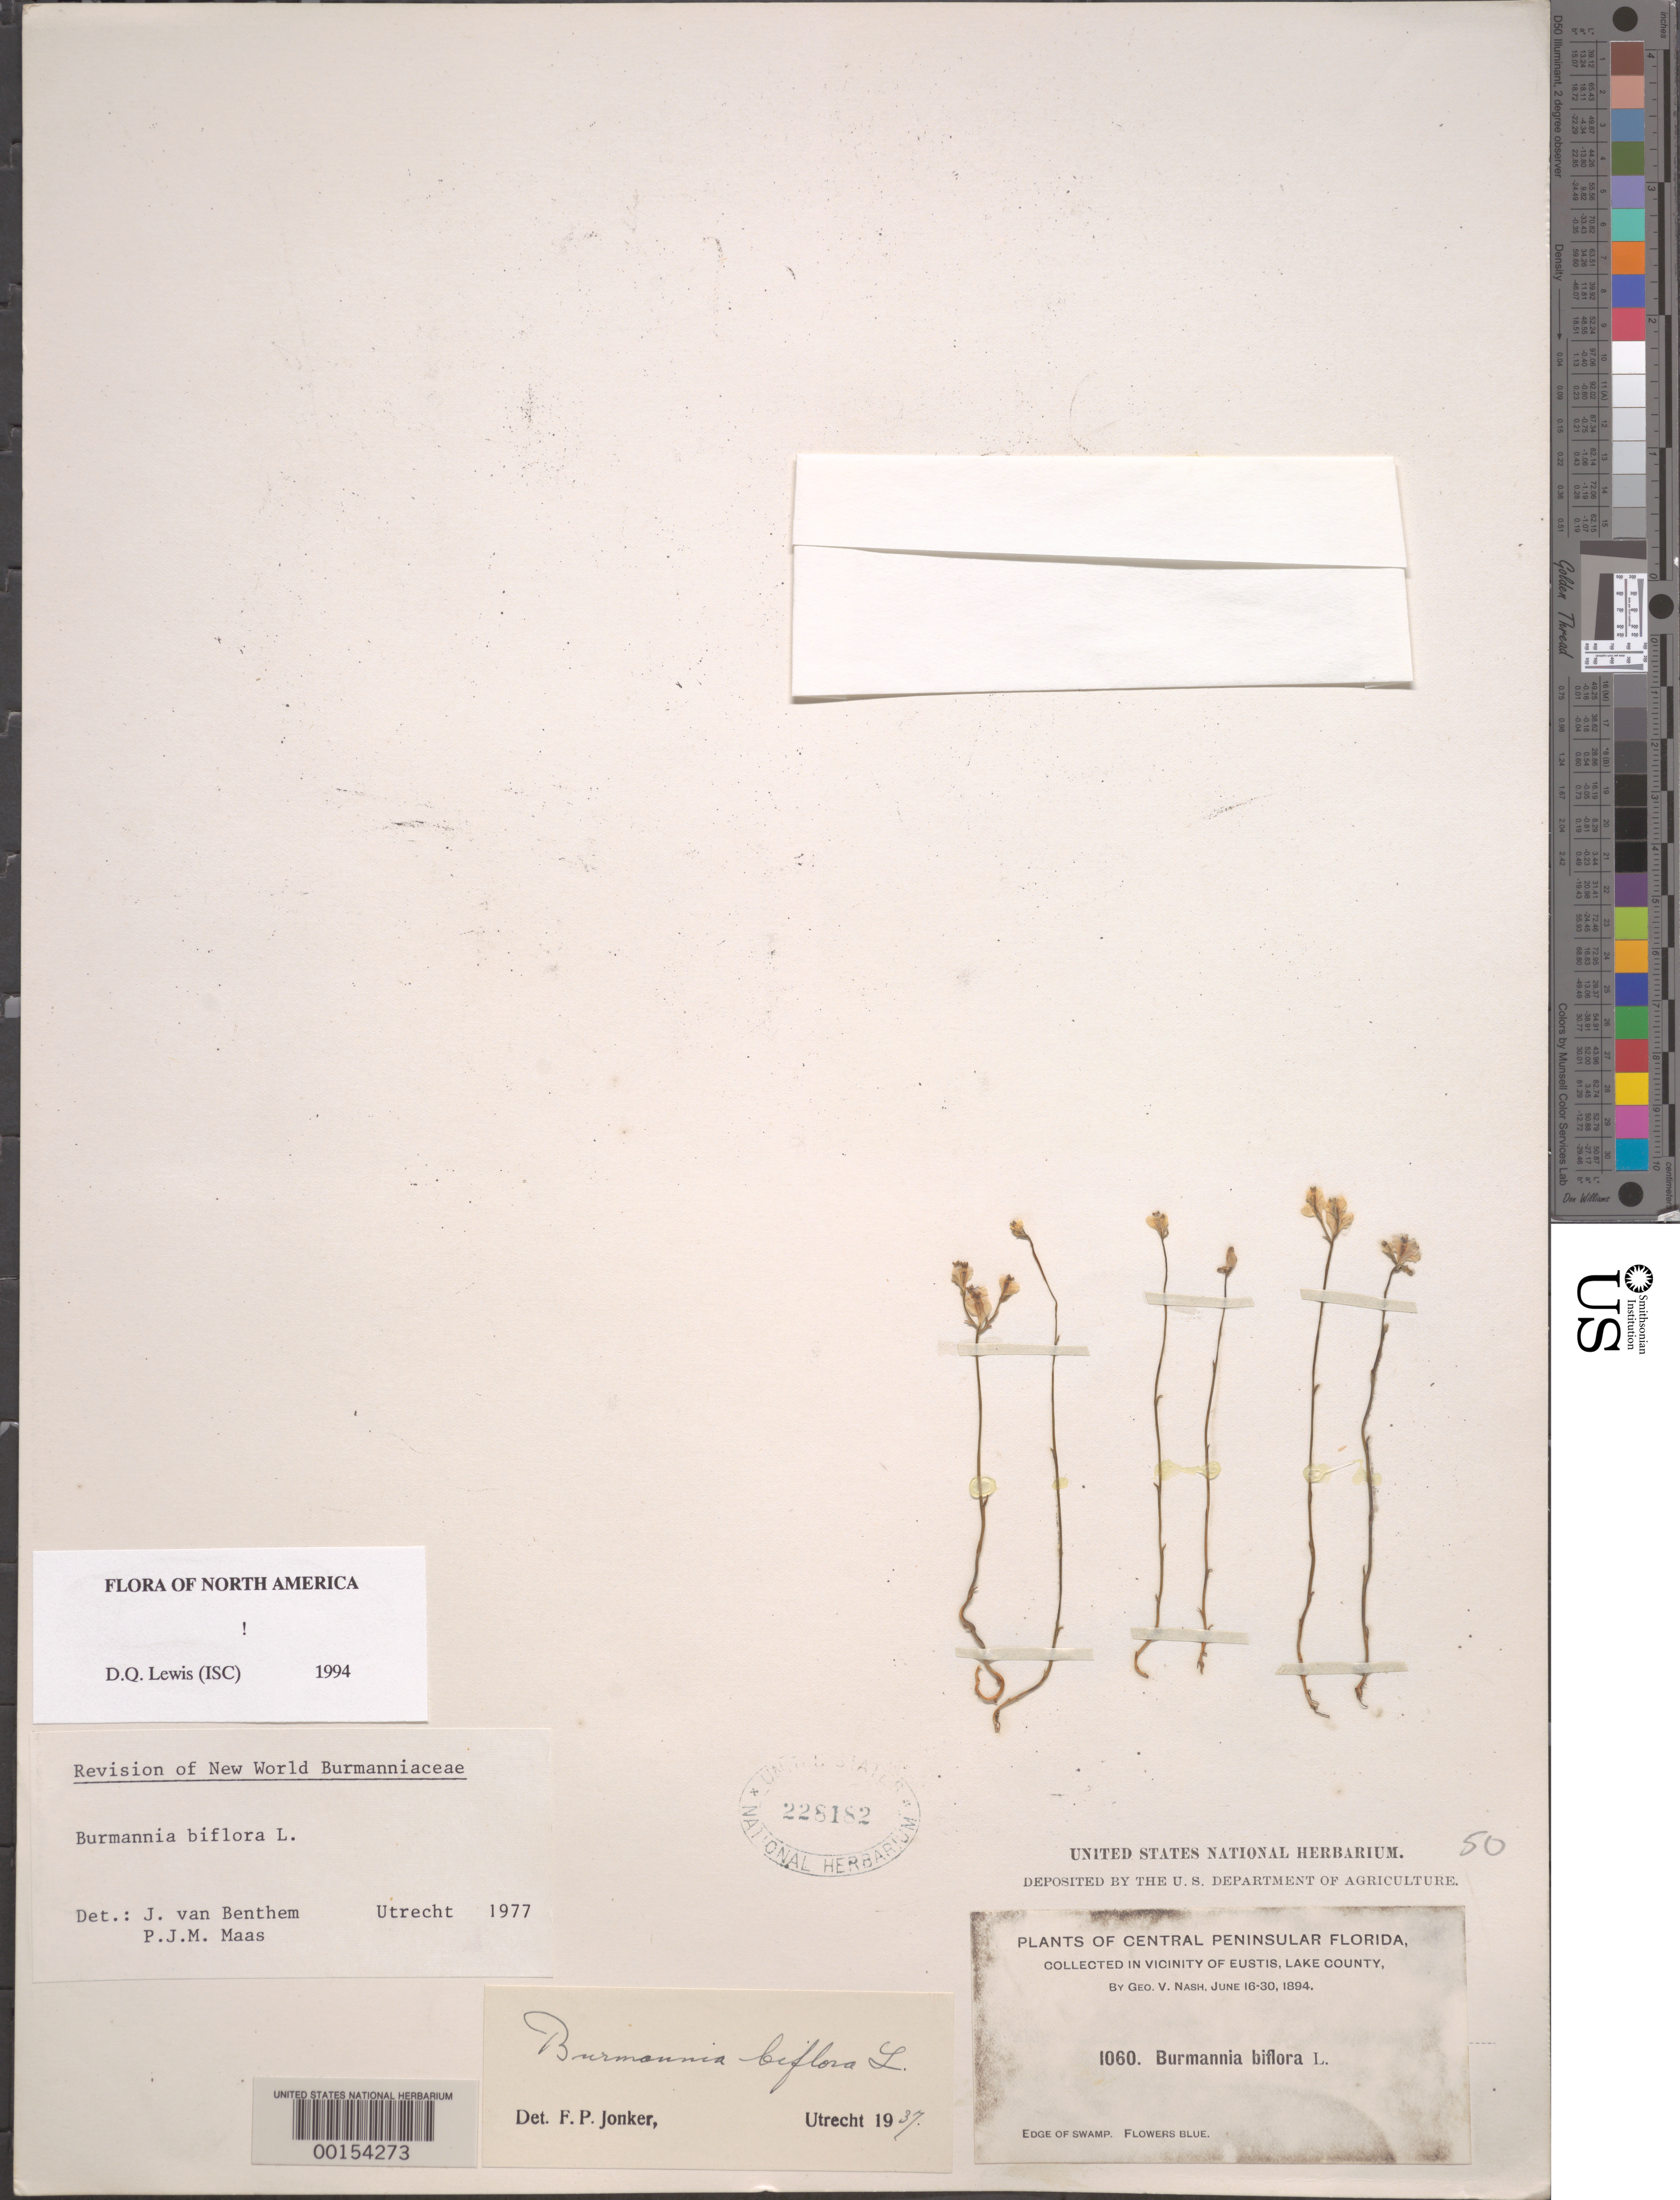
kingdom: Plantae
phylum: Tracheophyta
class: Liliopsida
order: Dioscoreales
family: Burmanniaceae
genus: Burmannia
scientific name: Burmannia biflora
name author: L.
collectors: G. V. Nash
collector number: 1060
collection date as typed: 16 Jun 1894 to 30 Jun 1894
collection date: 1894-06-16/1894-06-30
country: United States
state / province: Florida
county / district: Lake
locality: Eustis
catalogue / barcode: US 228182